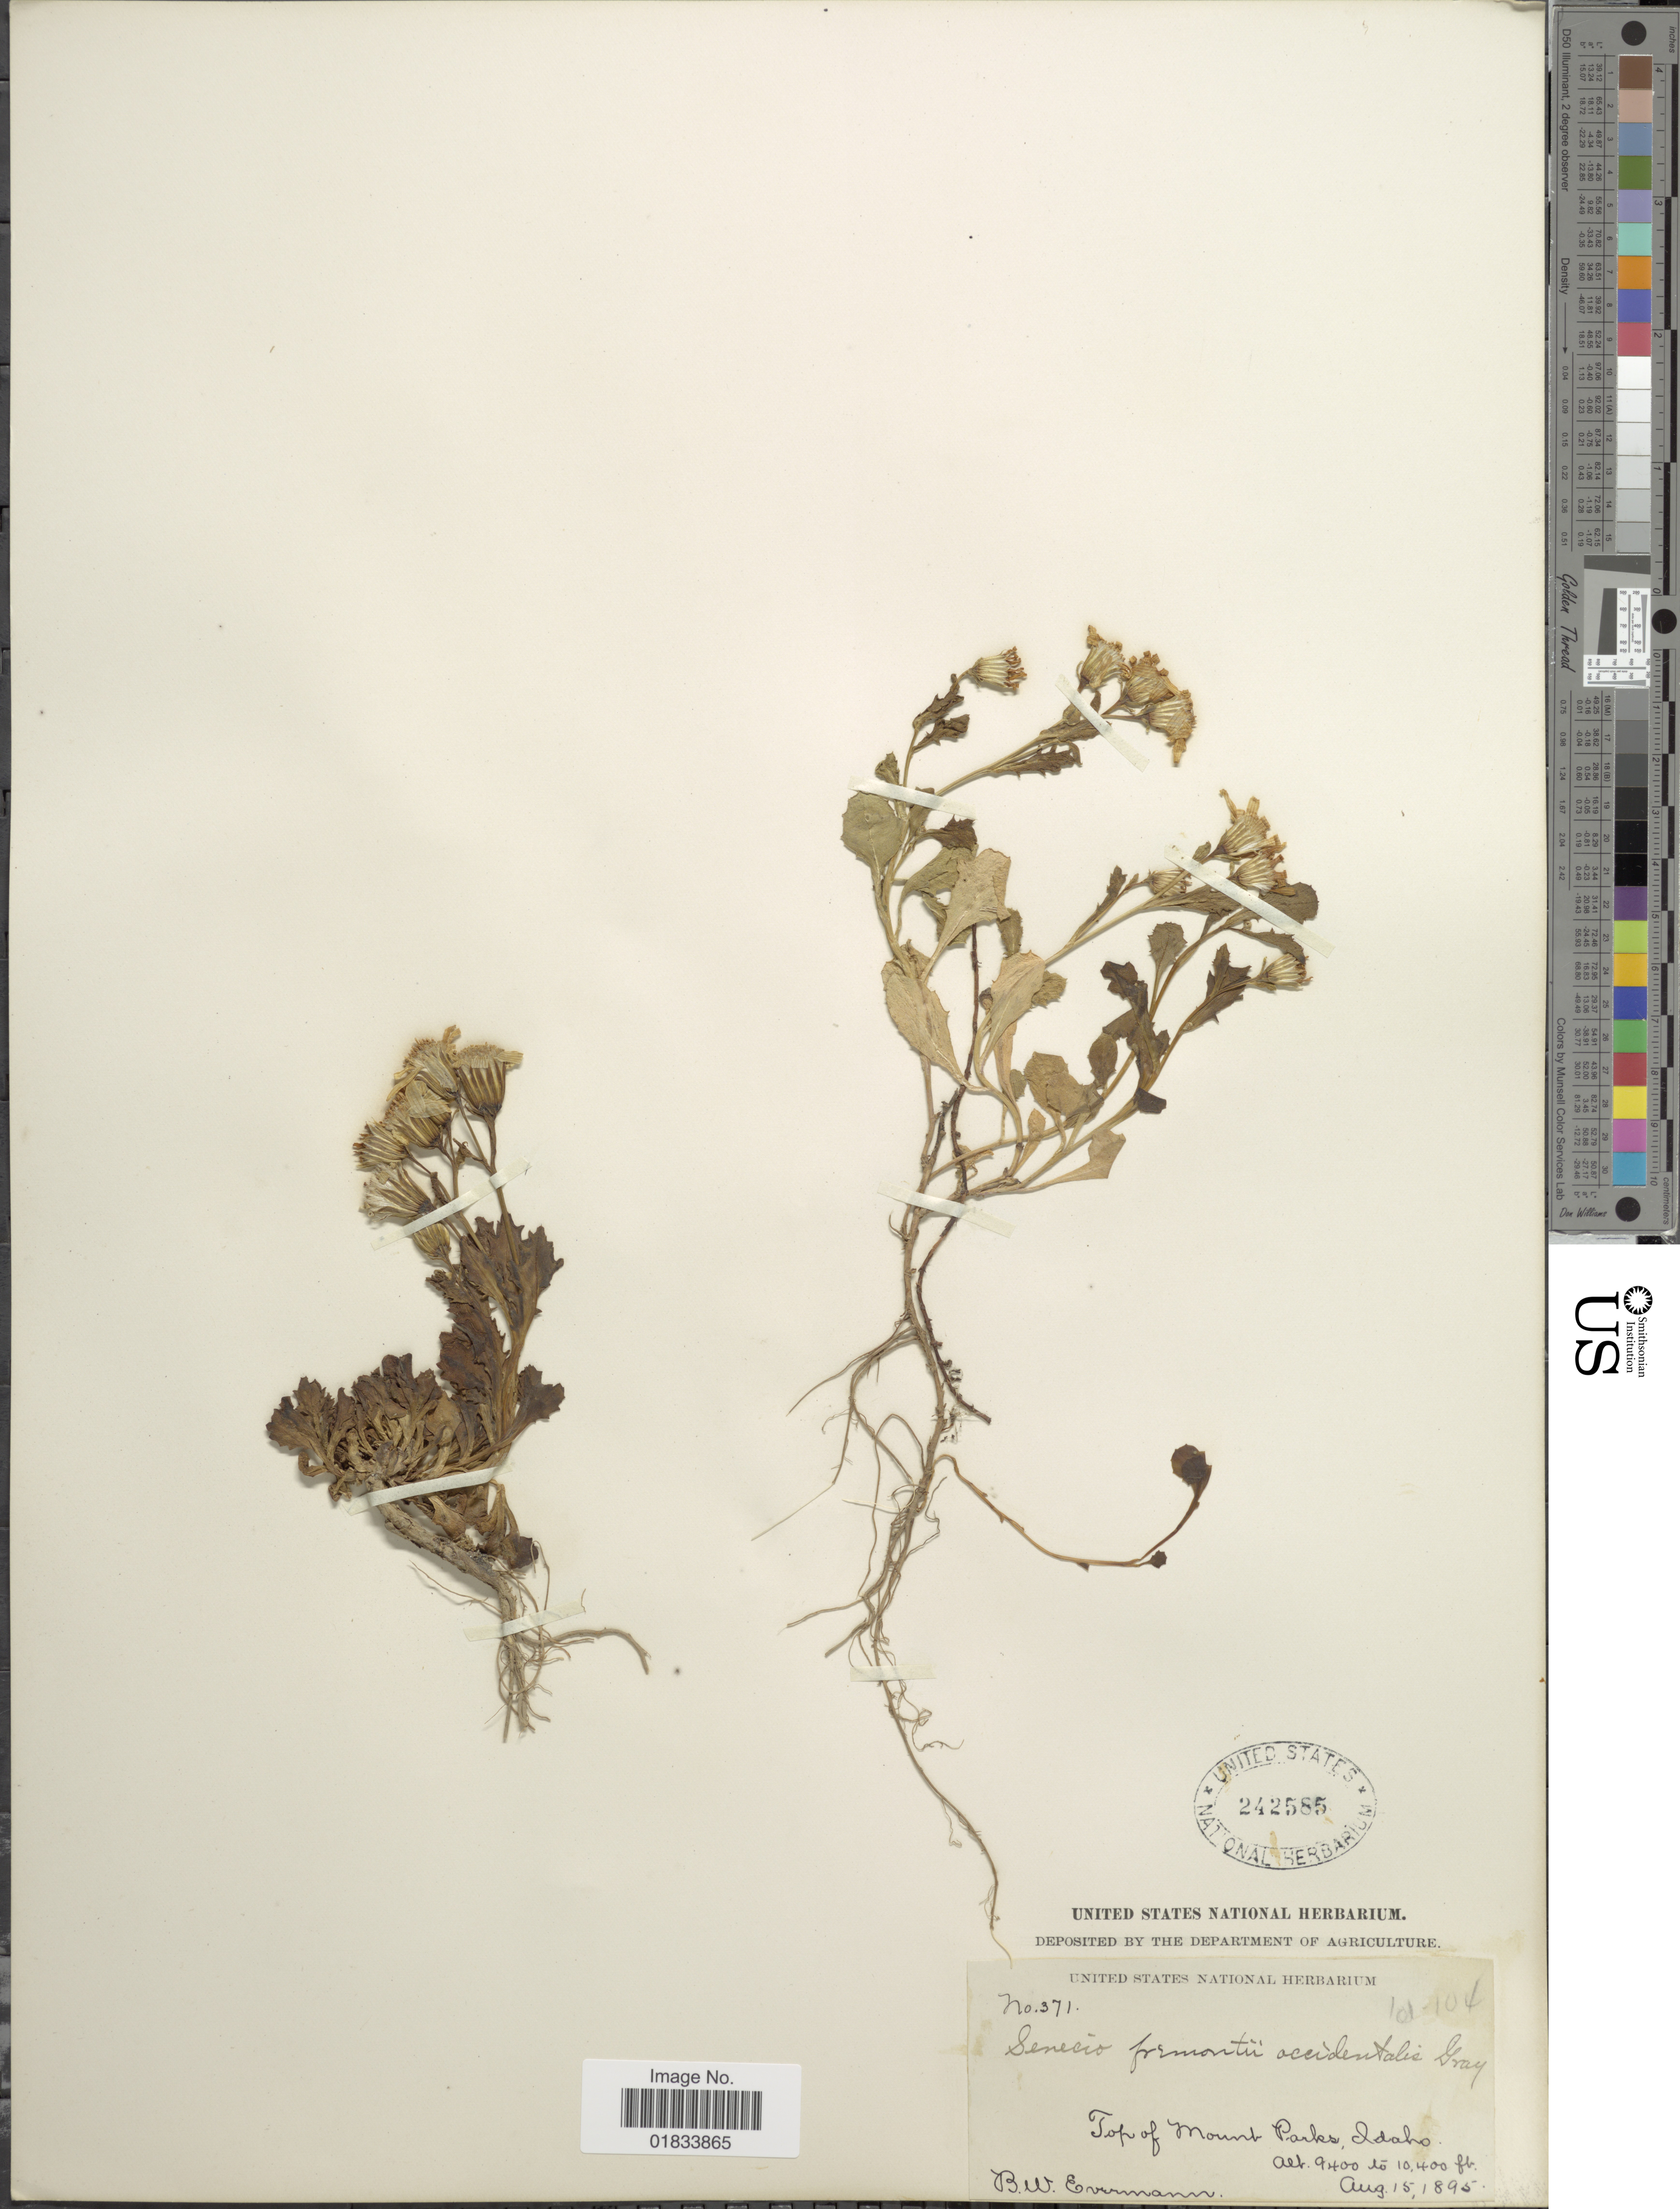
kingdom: Plantae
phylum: Tracheophyta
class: Magnoliopsida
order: Asterales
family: Asteraceae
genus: Senecio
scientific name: Senecio fremontii var. occidentalis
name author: A. Gray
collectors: B. W. Evermann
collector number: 371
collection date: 1895-08-15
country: United States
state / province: Idaho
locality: Top of Mount Parks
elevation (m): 2865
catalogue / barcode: US 242585